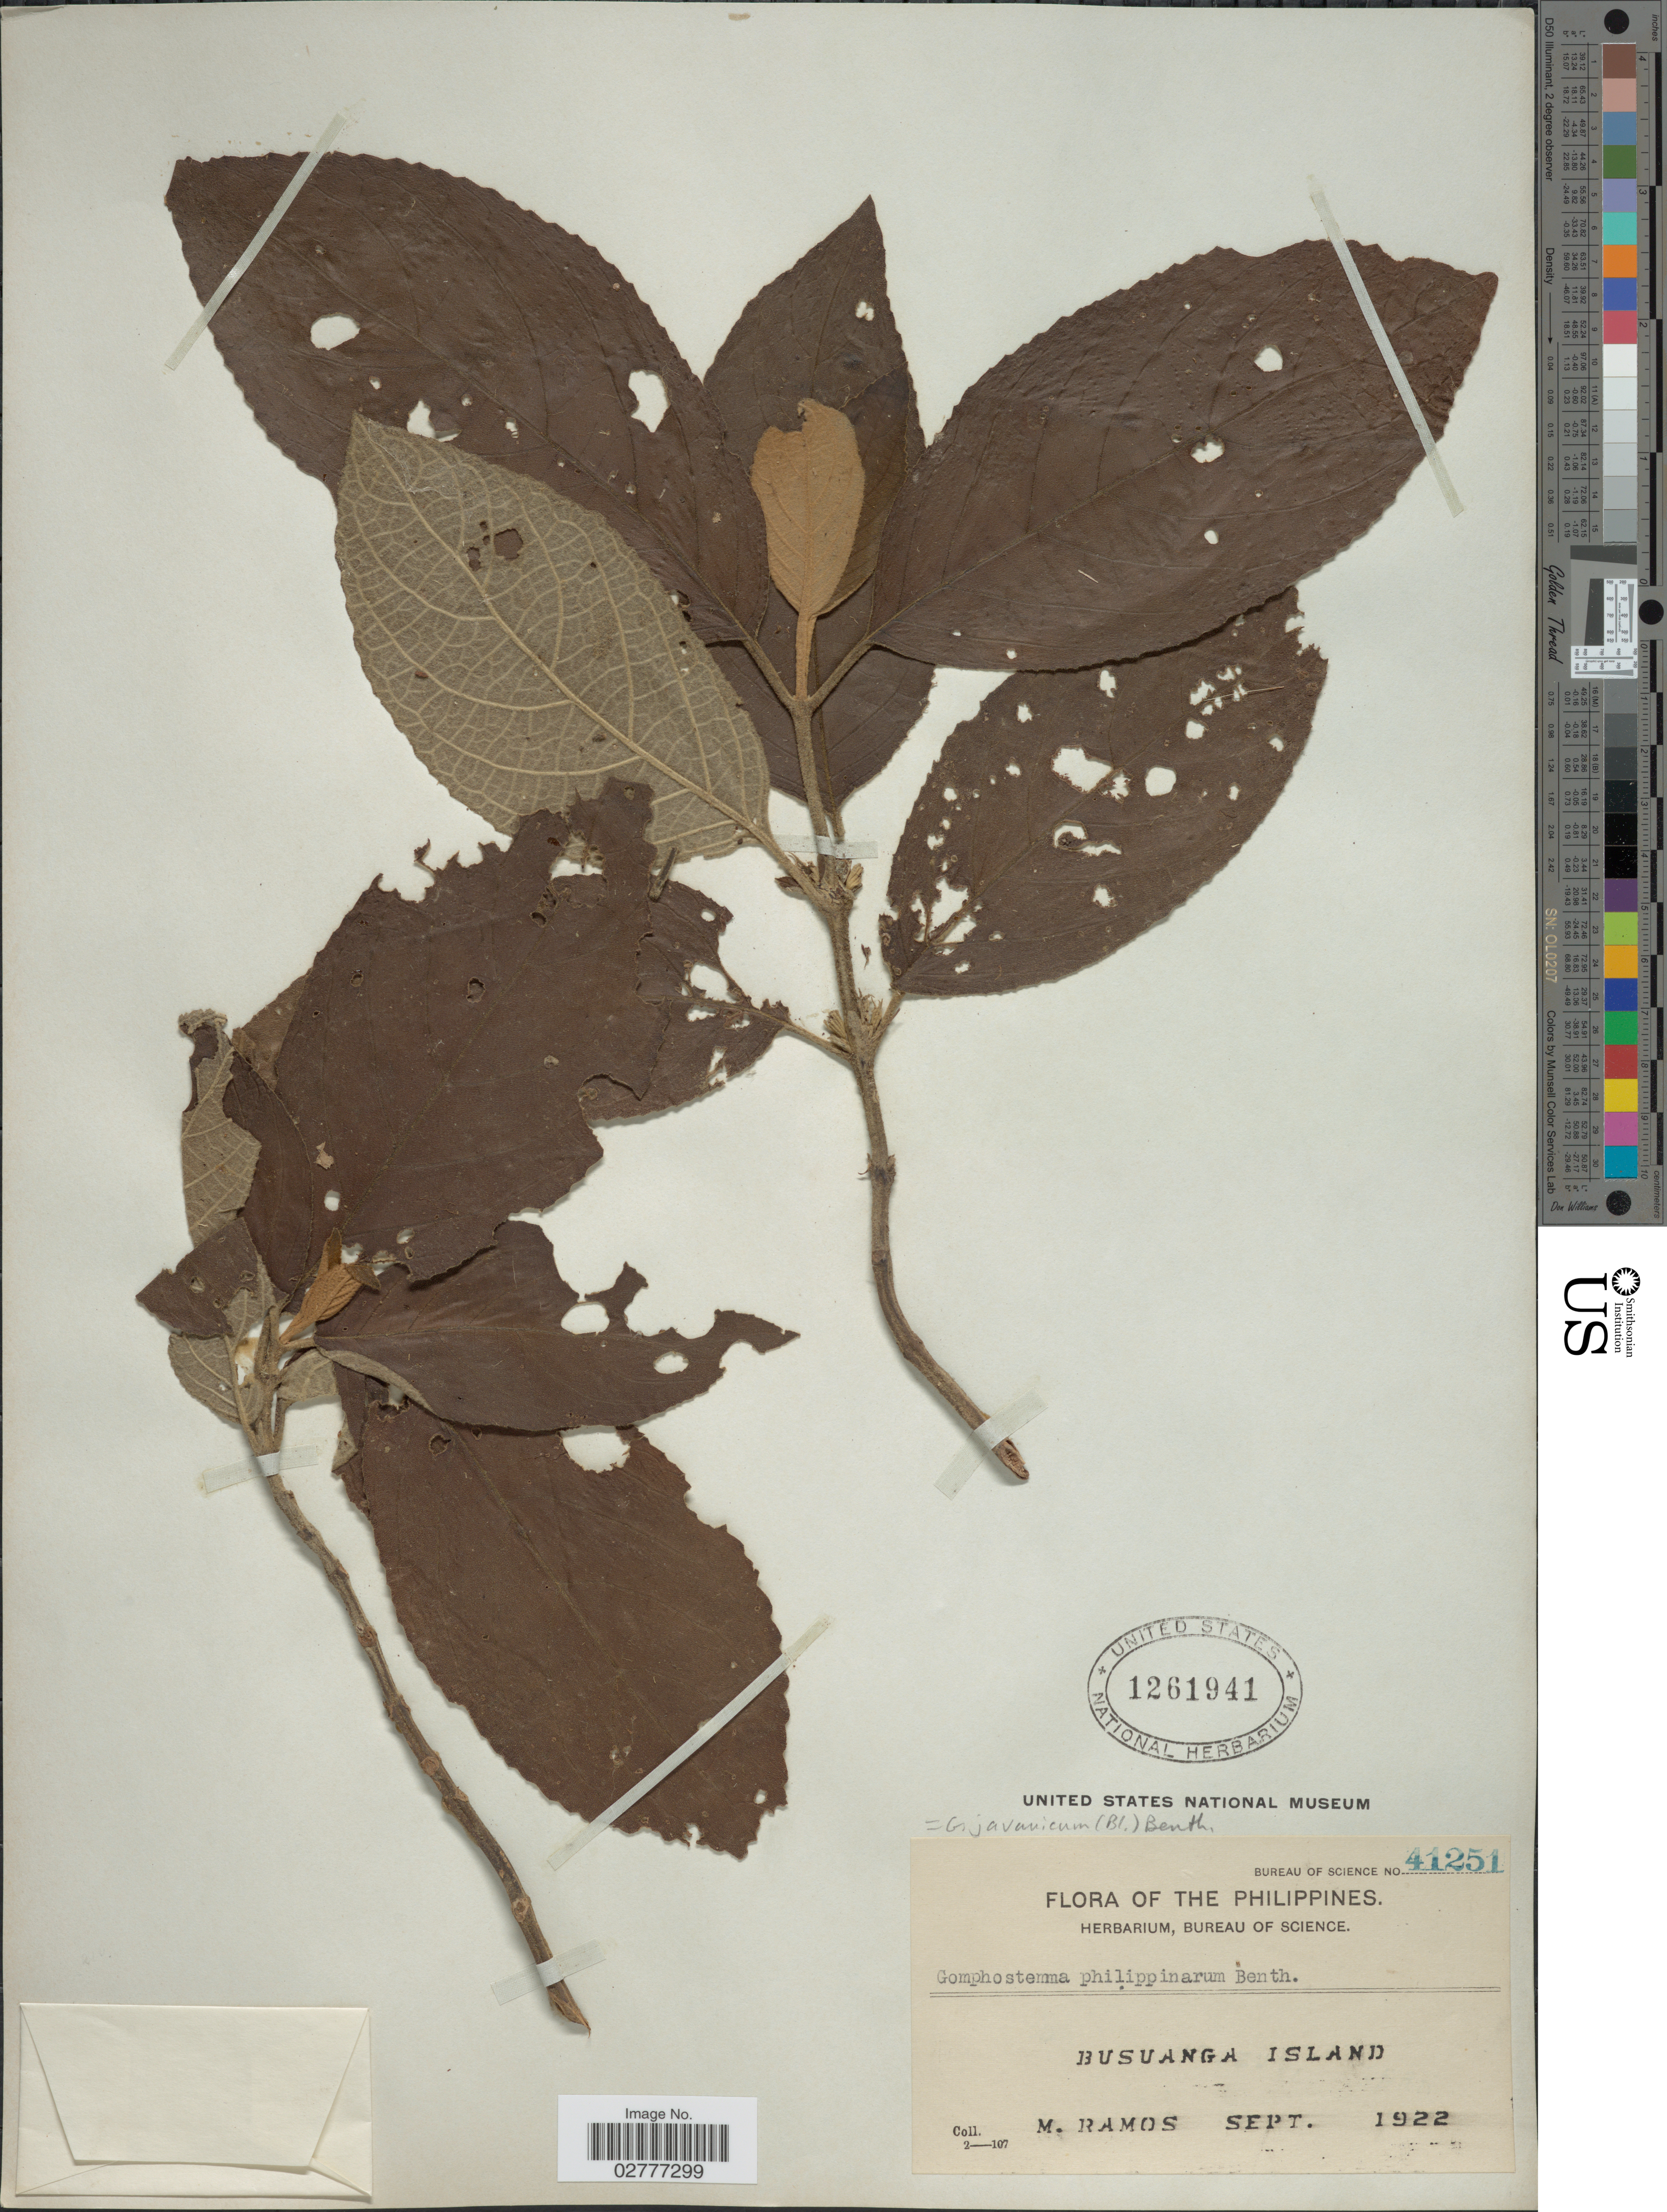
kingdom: Plantae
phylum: Tracheophyta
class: Magnoliopsida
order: Lamiales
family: Lamiaceae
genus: Gomphostemma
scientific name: Gomphostemma javanicum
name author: (Blume) Benth.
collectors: M. Ramos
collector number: Bureau of Science 41251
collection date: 1922-09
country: Philippines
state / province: Mimaropa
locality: Busuanga Island.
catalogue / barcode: US 1261941